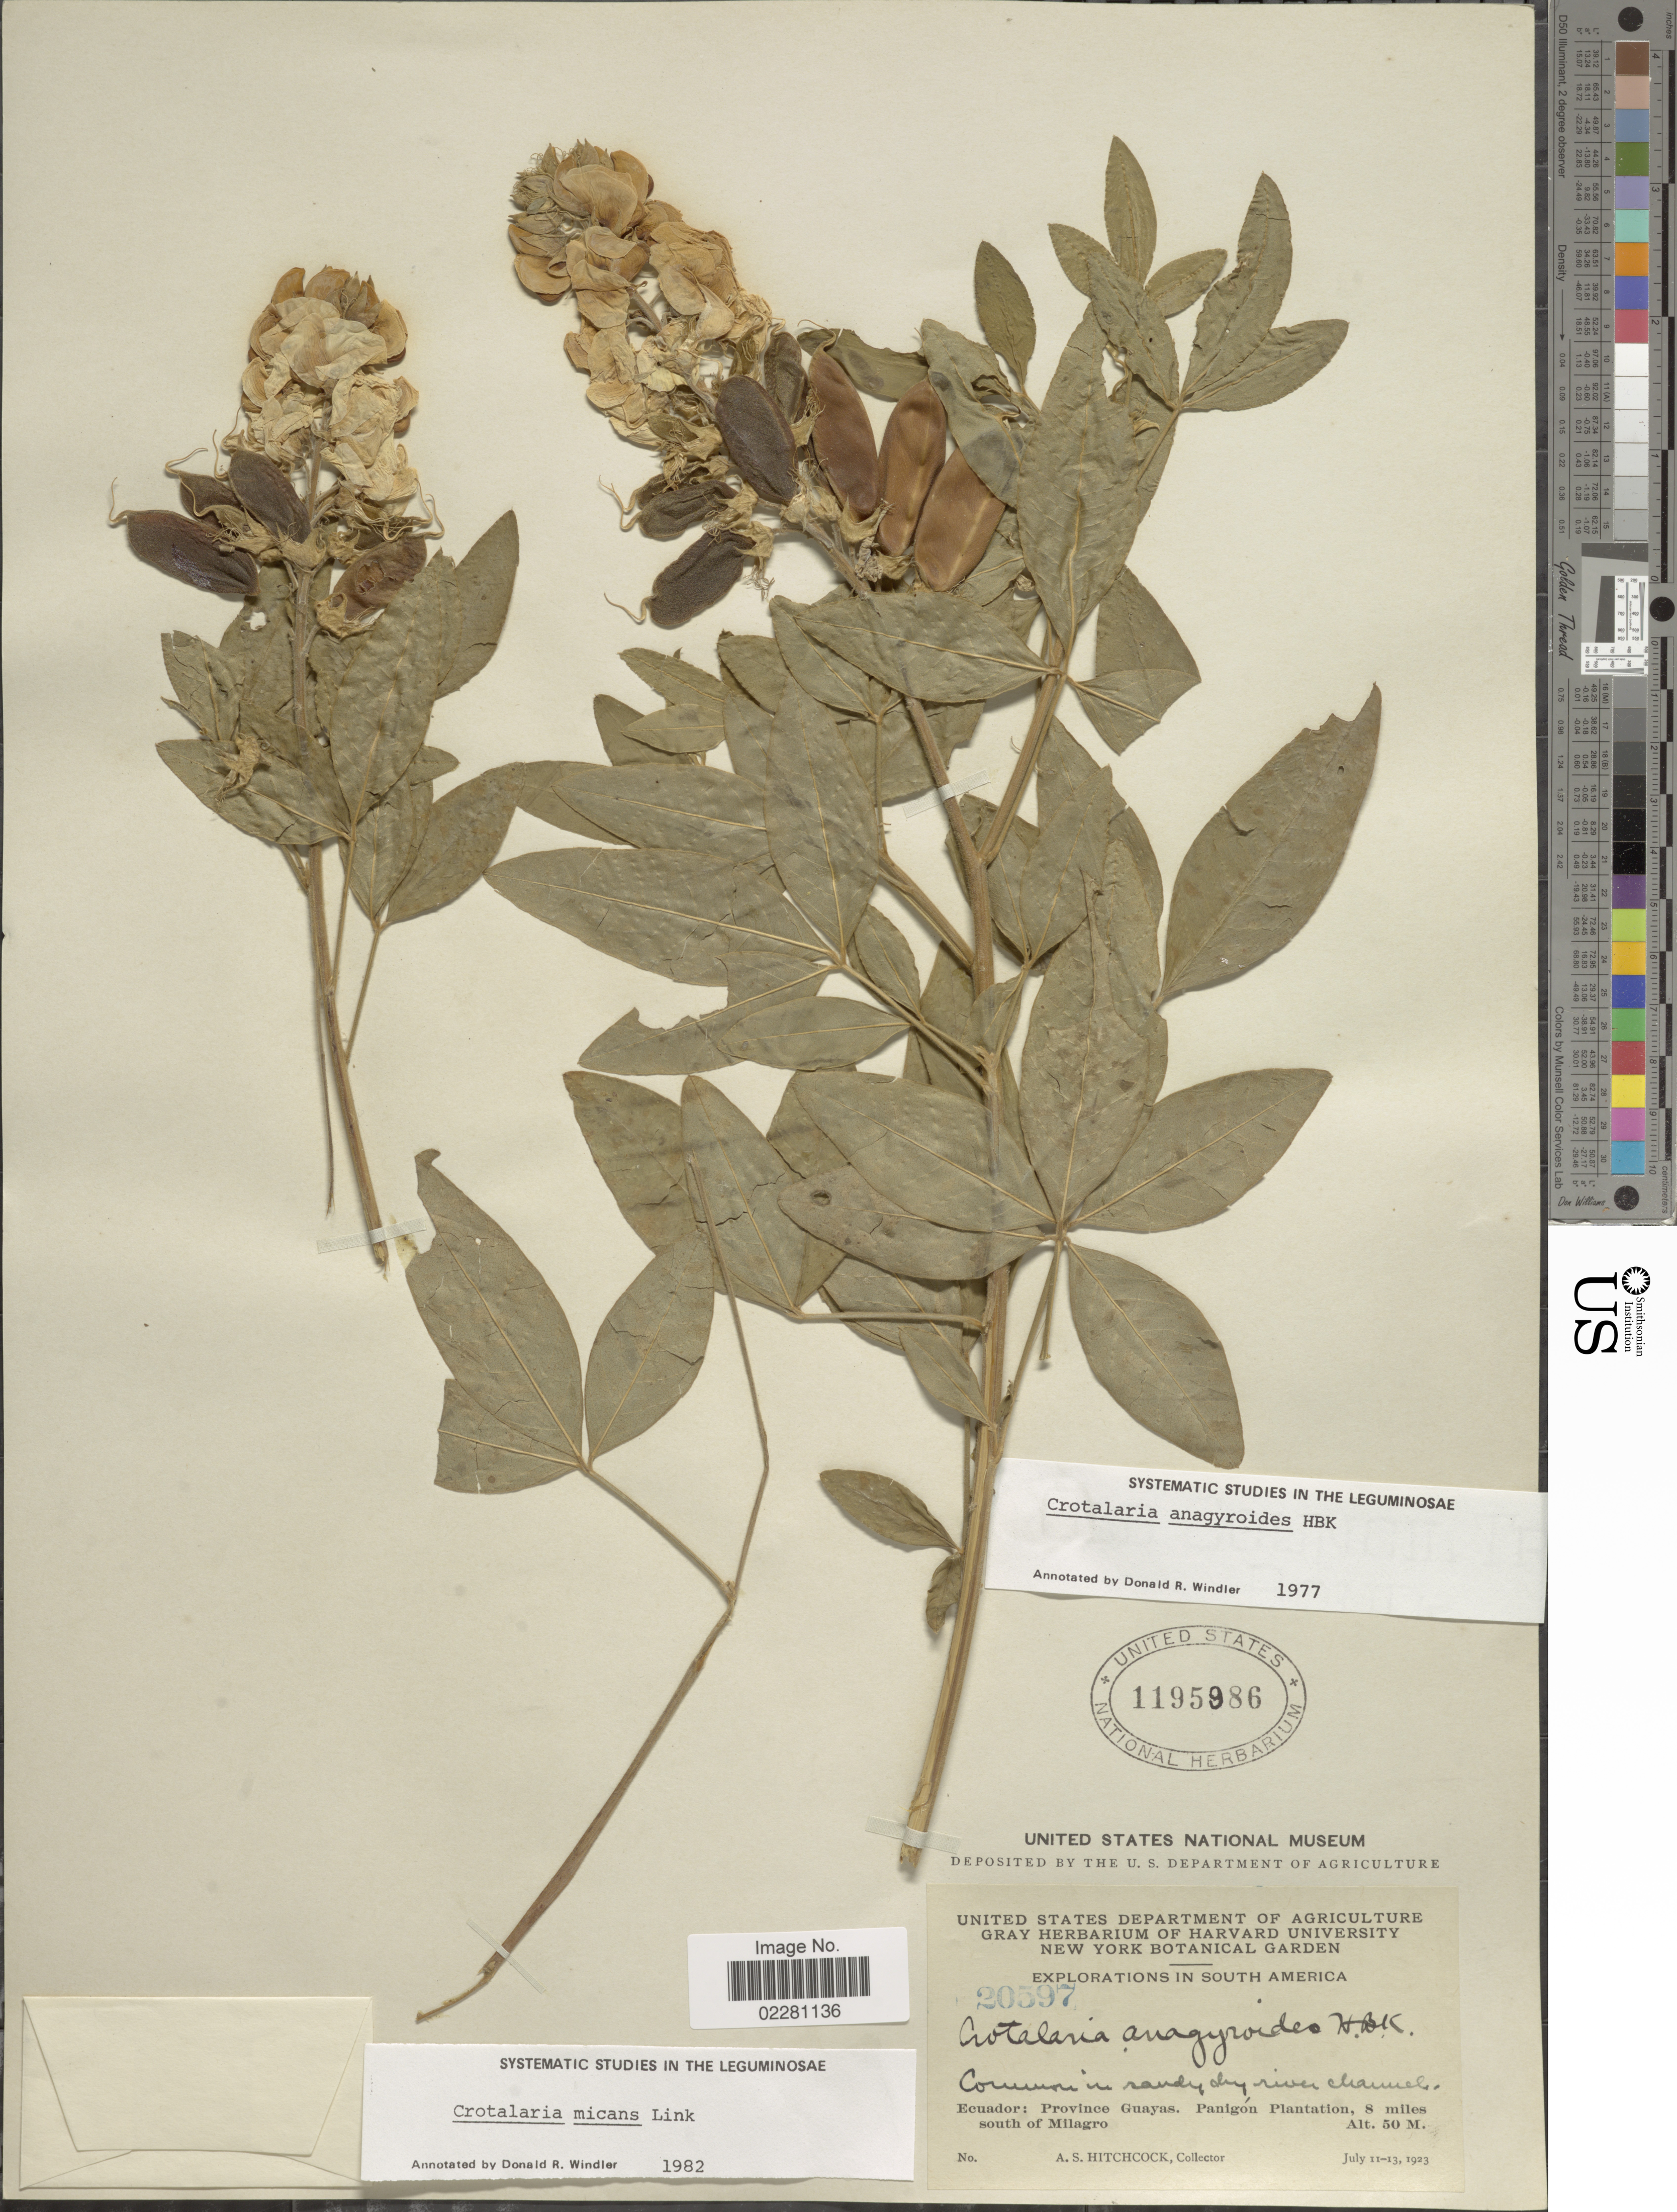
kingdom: Plantae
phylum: Tracheophyta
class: Magnoliopsida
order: Fabales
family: Fabaceae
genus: Crotalaria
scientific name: Crotalaria micans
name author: Link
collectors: A. S. Hitchcock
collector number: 20597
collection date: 1923-07-11/1923-07-13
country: Ecuador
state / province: Guayas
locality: Panigon Plantation, 8 miles south of Milagro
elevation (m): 50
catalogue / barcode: US 1195986